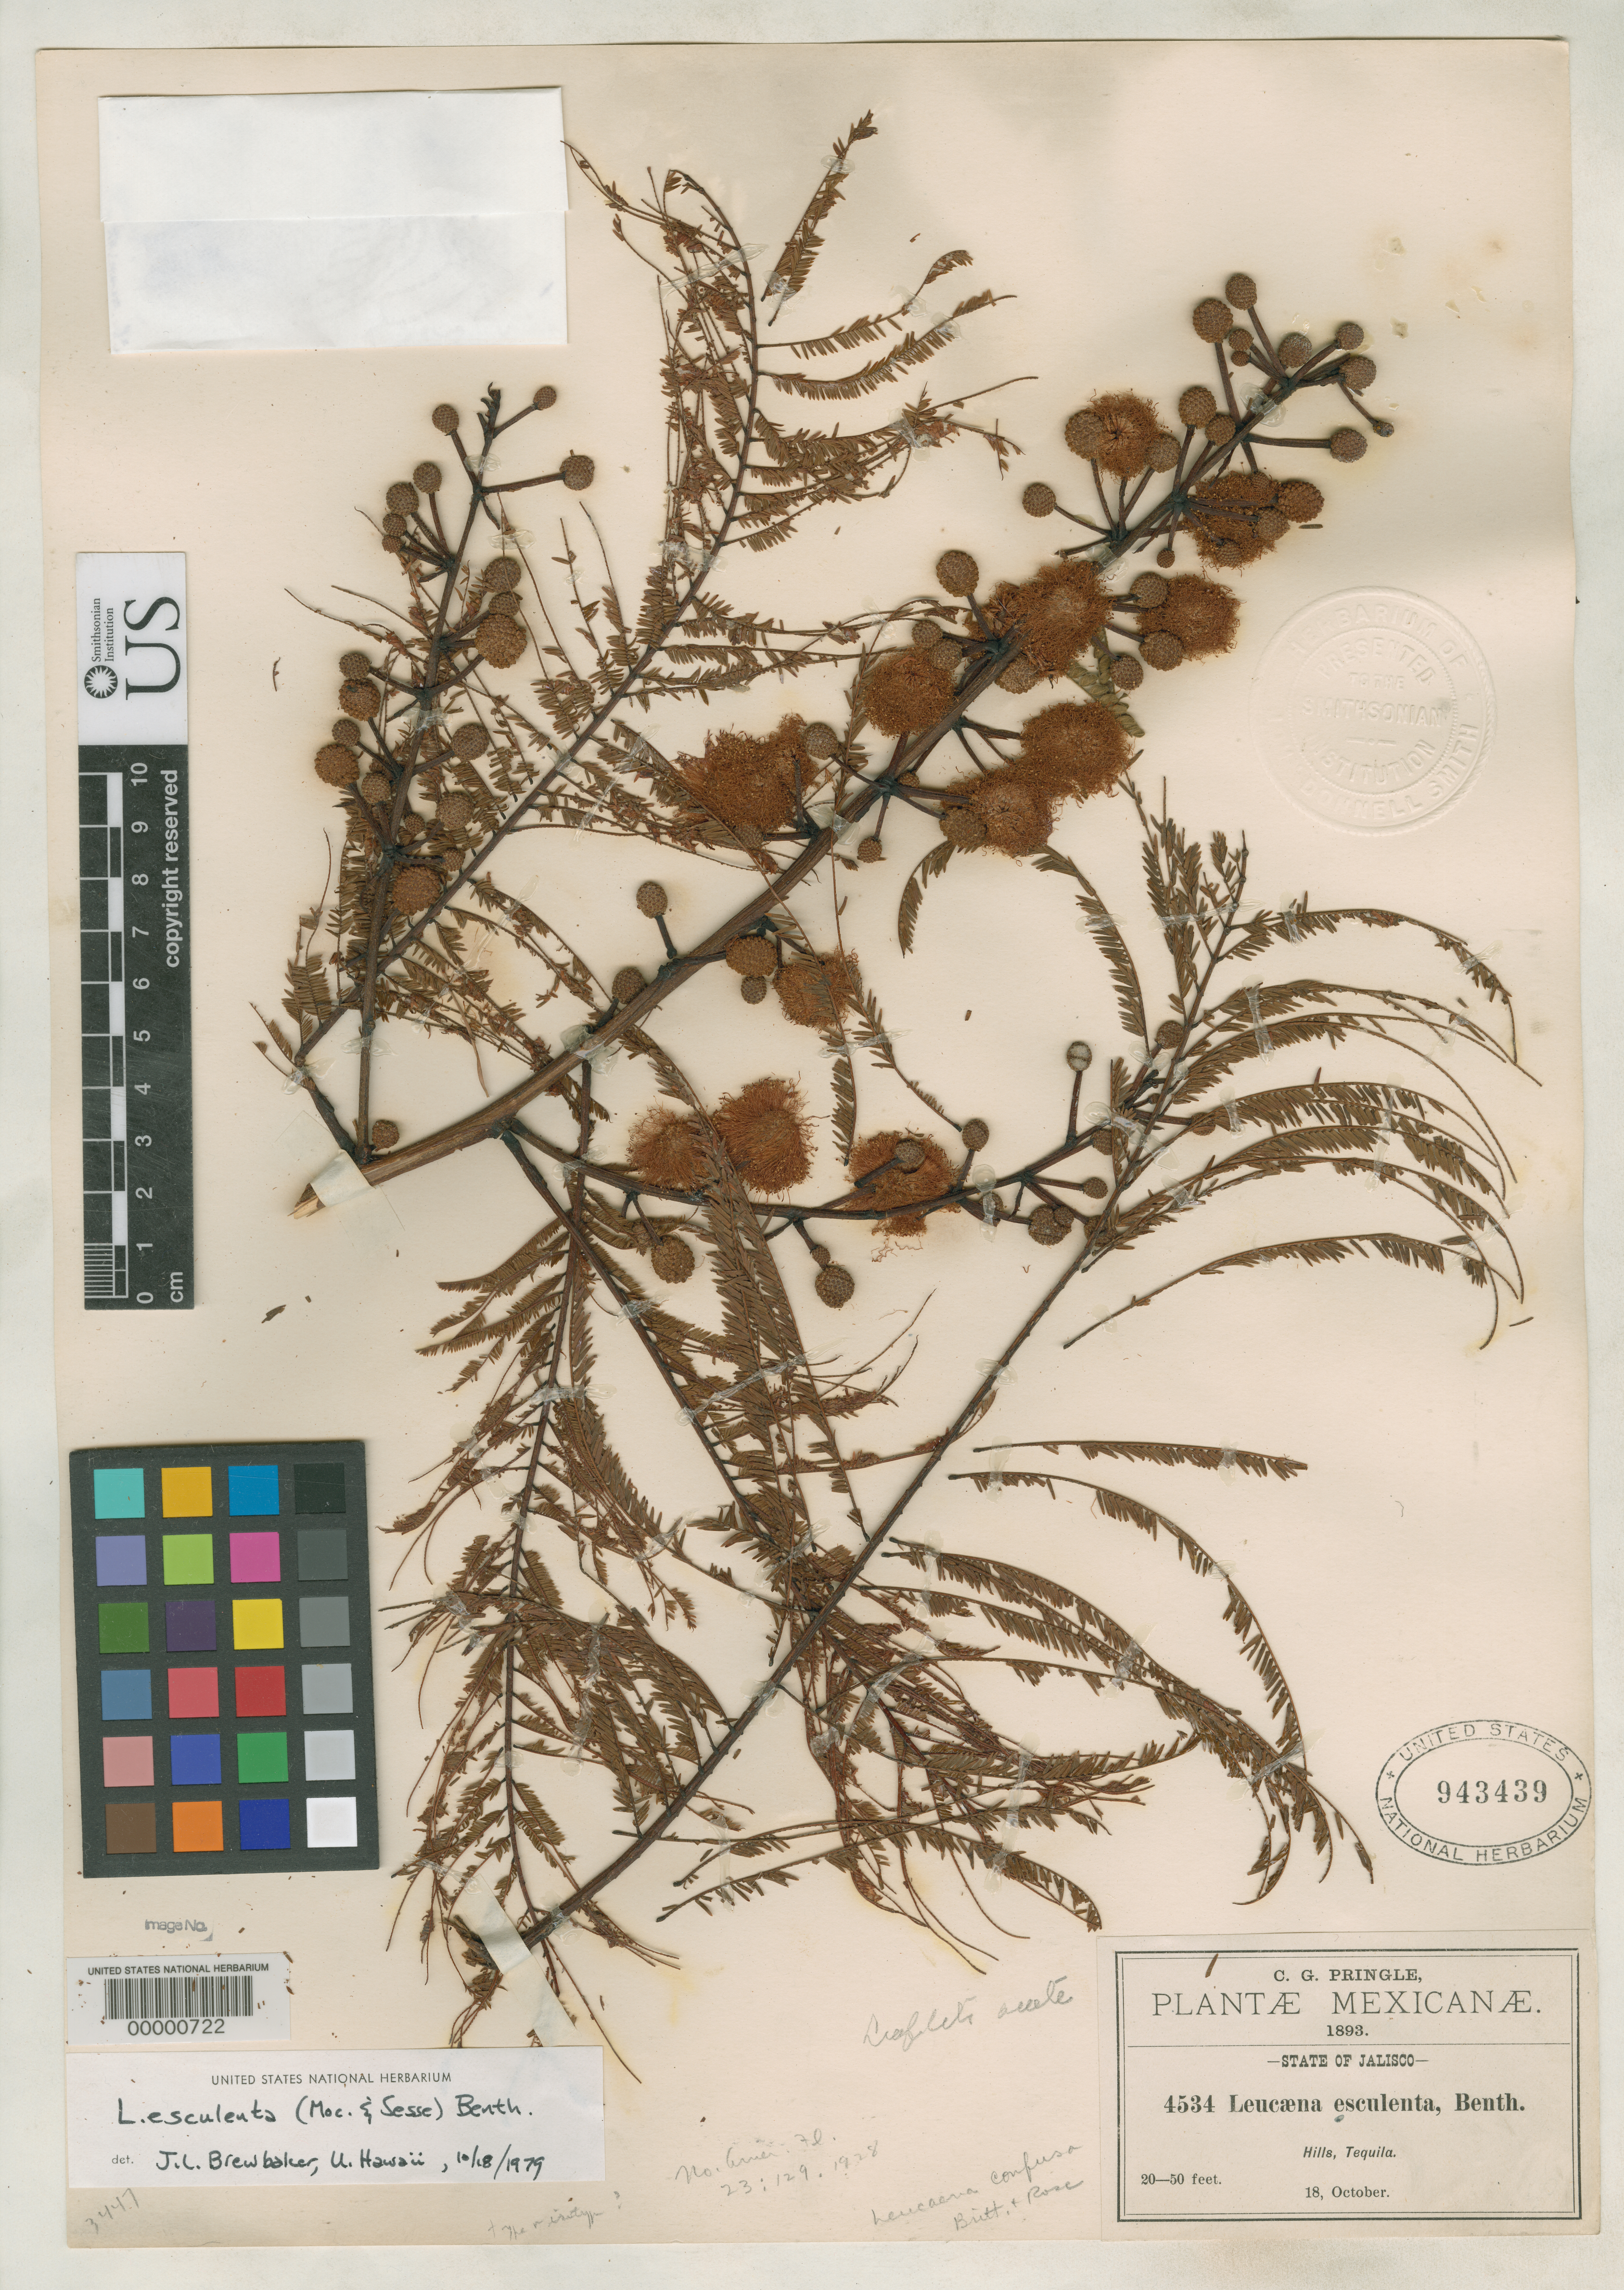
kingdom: Plantae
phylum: Tracheophyta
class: Magnoliopsida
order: Fabales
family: Fabaceae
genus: Leucaena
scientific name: Leucaena confusa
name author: Britton & Rose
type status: Type Collection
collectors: C. G. Pringle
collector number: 4534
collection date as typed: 18 Oct 1893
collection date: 1893-10-18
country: Mexico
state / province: Jalisco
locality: Tequila.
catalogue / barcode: US 943439